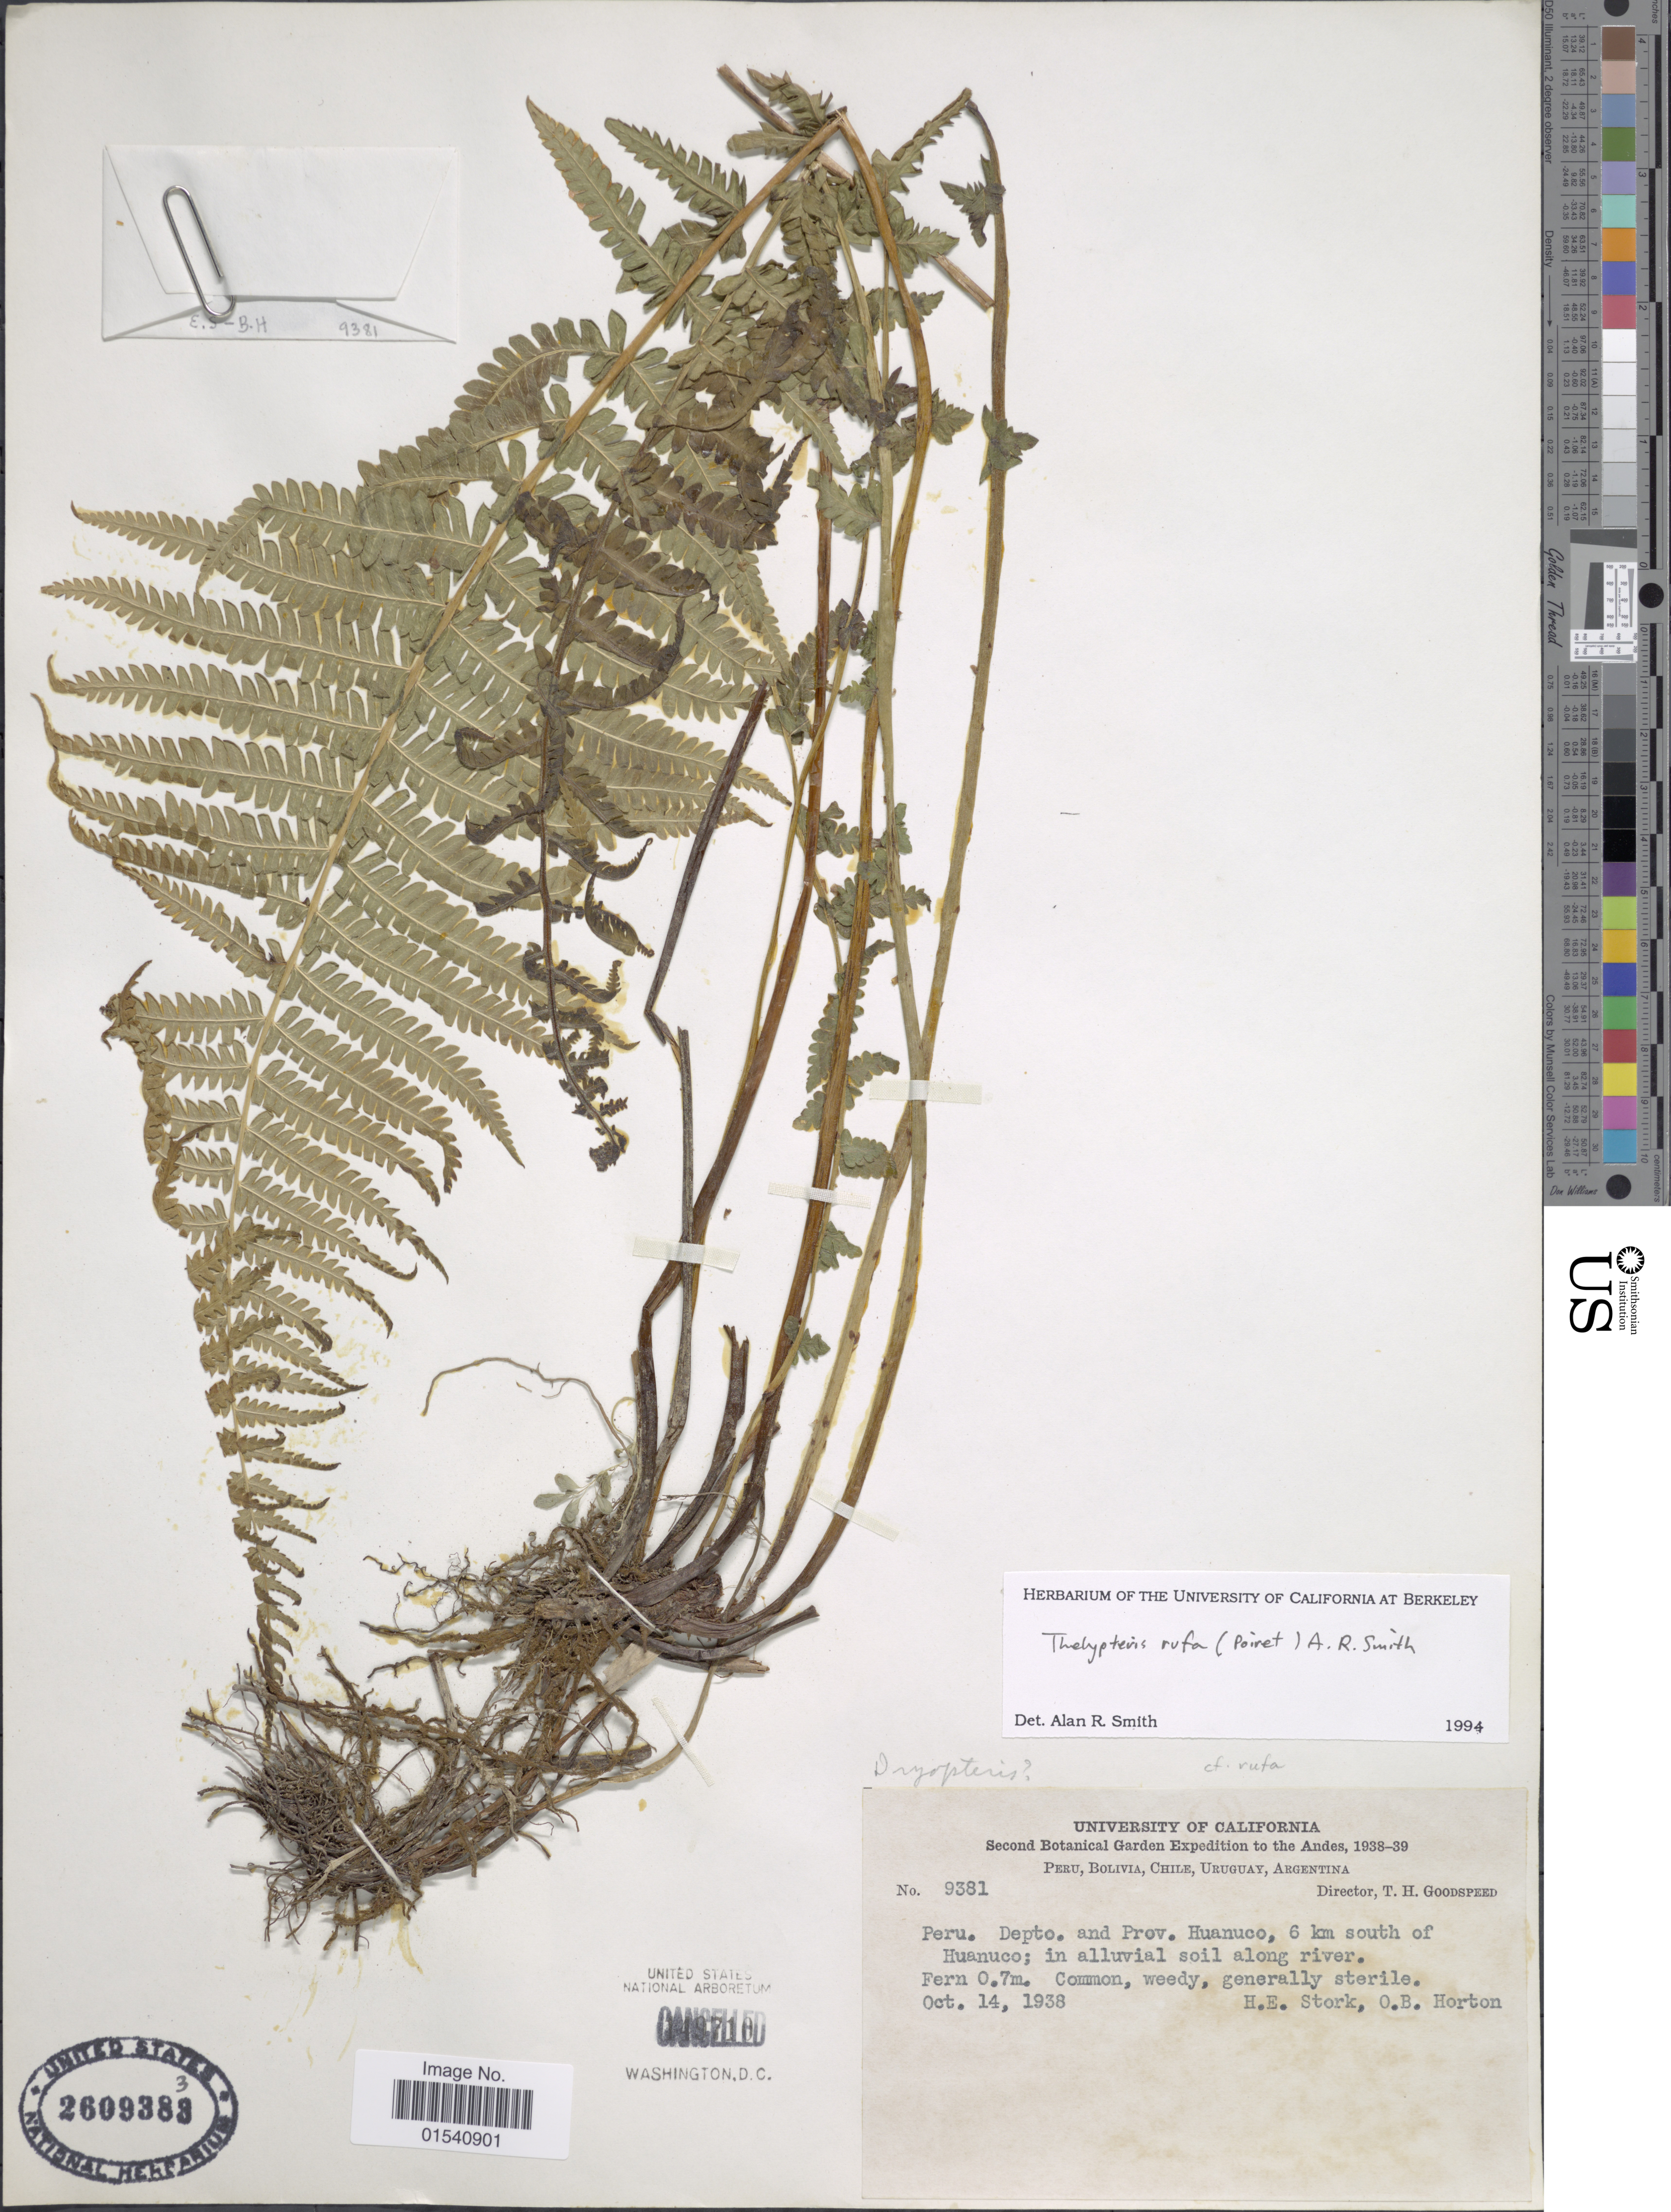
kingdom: Plantae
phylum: Tracheophyta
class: Polypodiopsida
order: Polypodiales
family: Thelypteridaceae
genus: Amauropelta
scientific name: Amauropelta rufa (Poir.) comb. nov., ined 2015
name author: (Poir.)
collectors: H. E. Stork & O. B. Horton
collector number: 9381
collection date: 1938-10-14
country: Peru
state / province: Huánuco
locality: Depto Huanuco, 6 km north of huanuco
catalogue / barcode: US 2609388